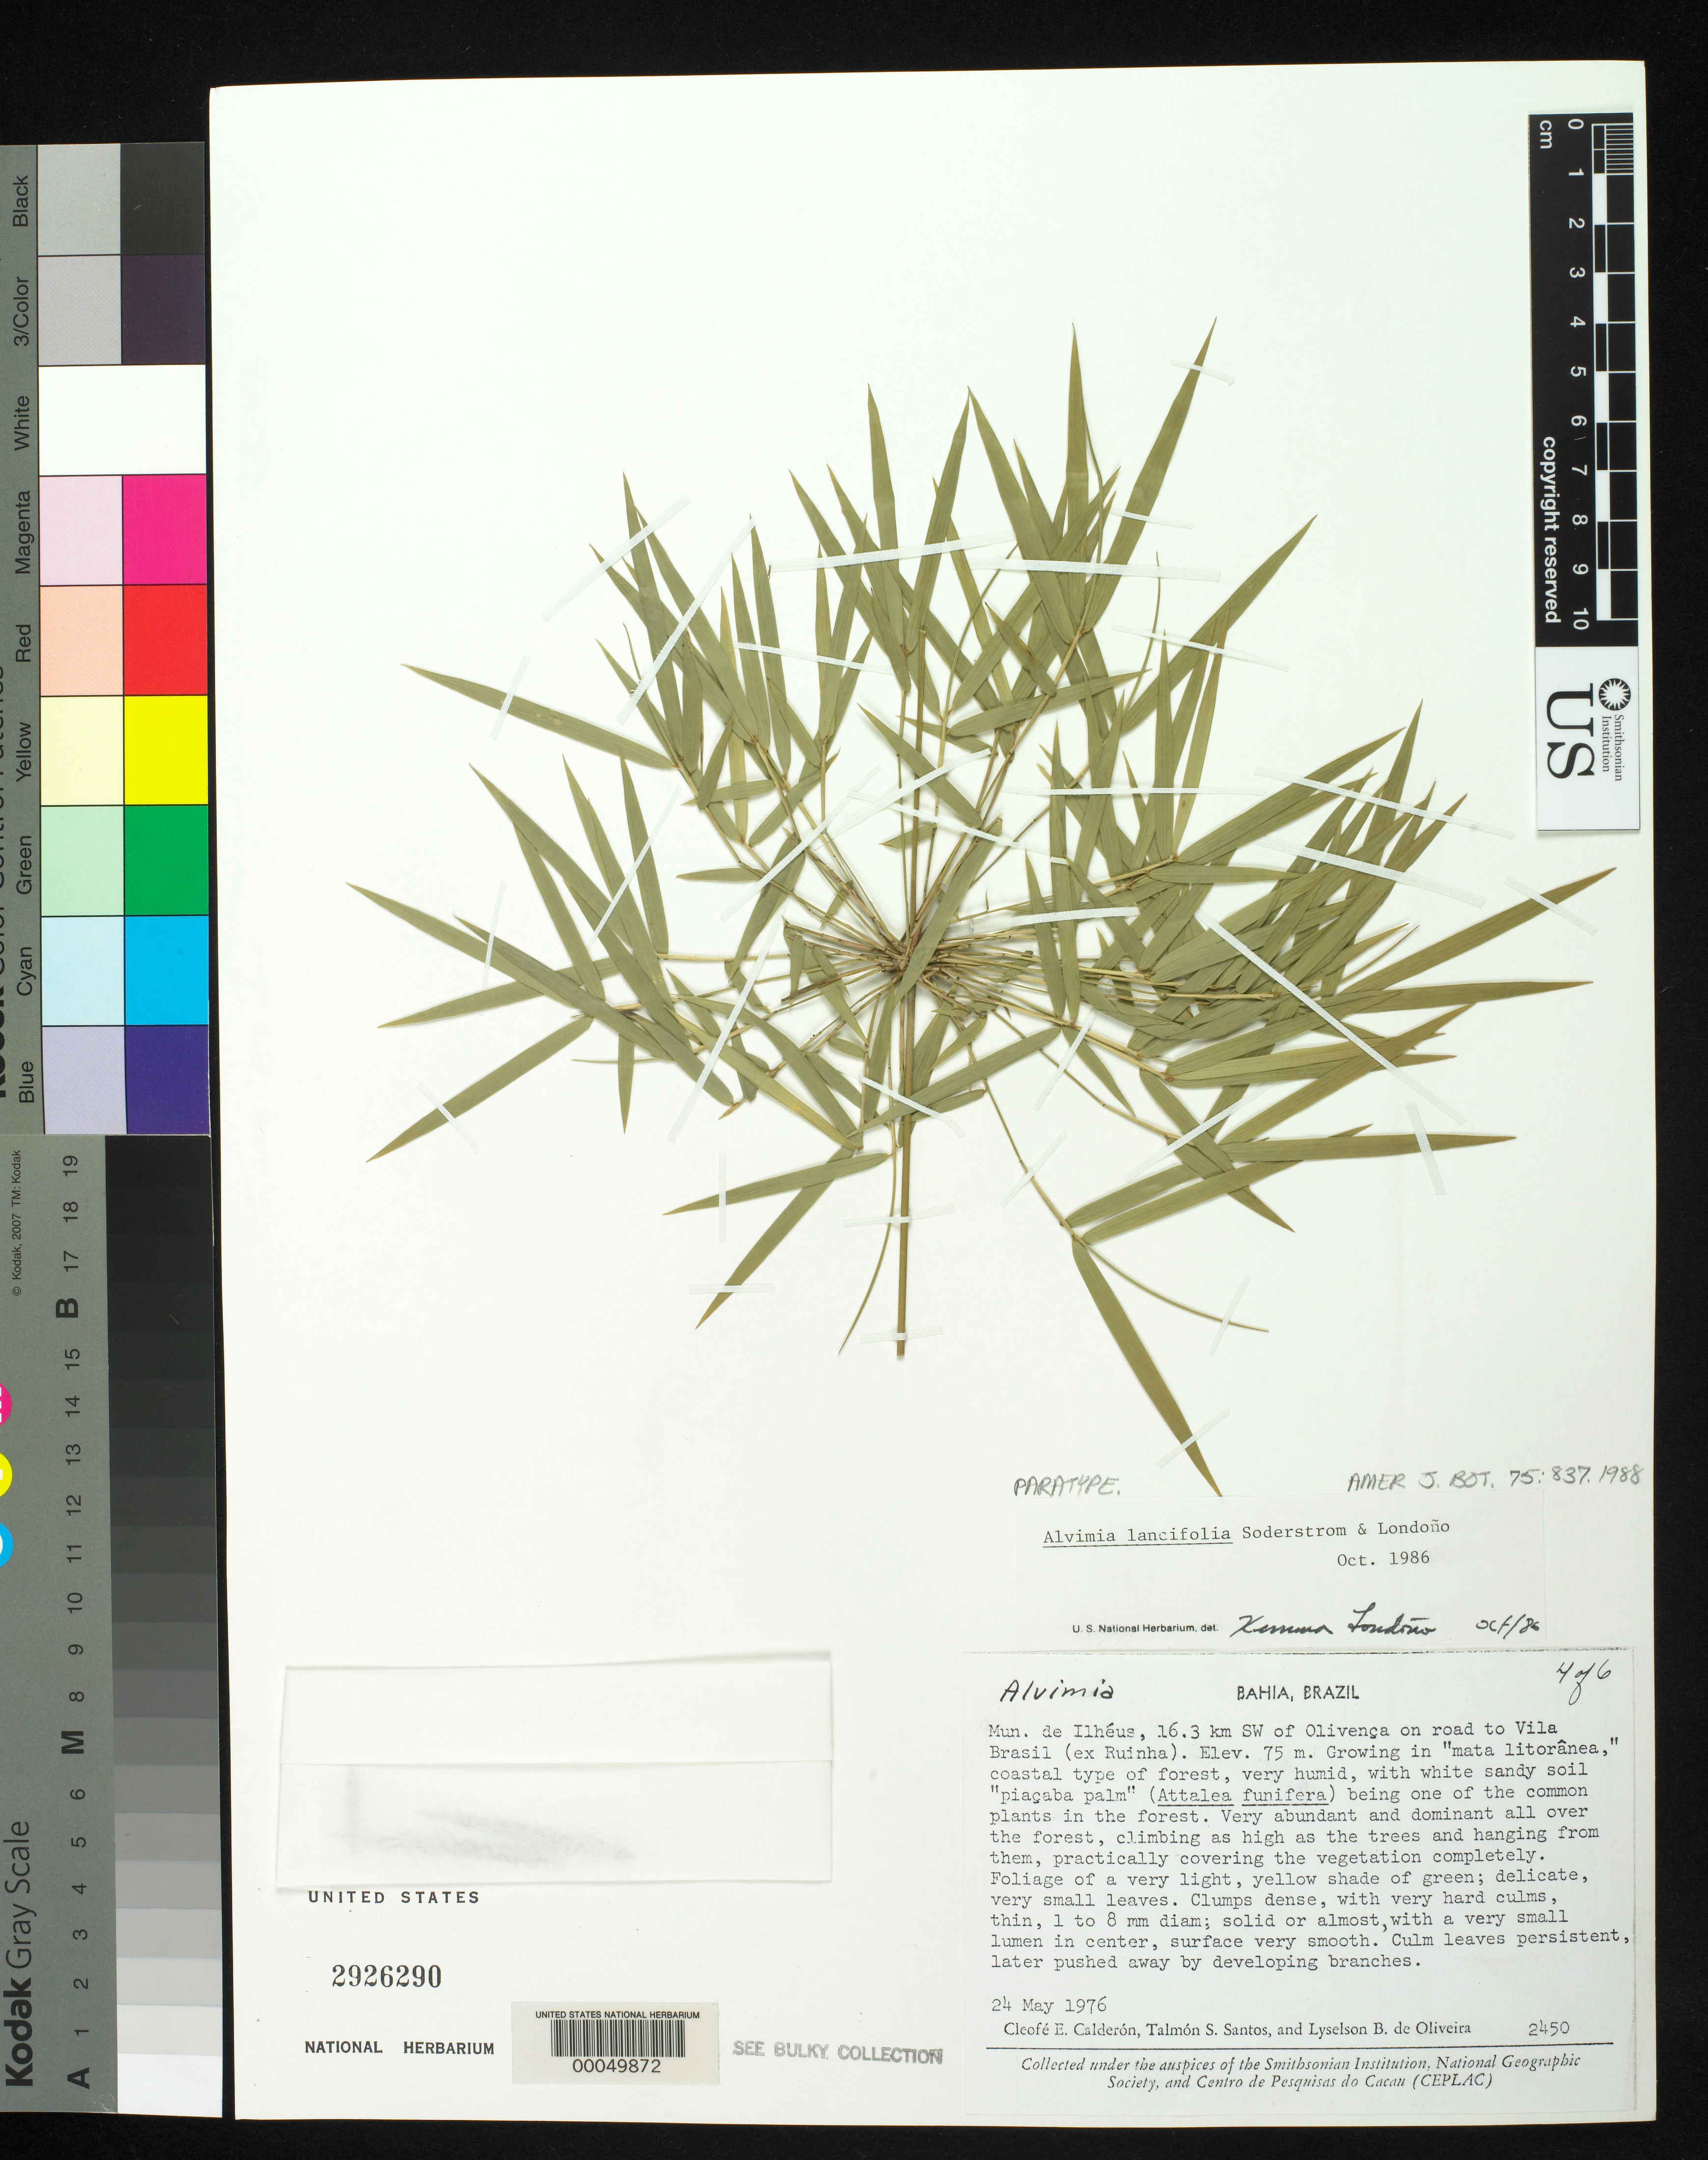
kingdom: Plantae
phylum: Tracheophyta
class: Liliopsida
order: Poales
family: Poaceae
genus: Alvimia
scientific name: Alvimia lancifolia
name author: Soderstr. & Londoño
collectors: C. E. Calderón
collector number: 2450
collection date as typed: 24 May 1976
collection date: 1976-05-24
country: Brazil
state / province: Bahia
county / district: Ilhéus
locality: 16.3 km se of olivencia on road to vila brasil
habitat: Coastal type of forest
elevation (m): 75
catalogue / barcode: US 2926290